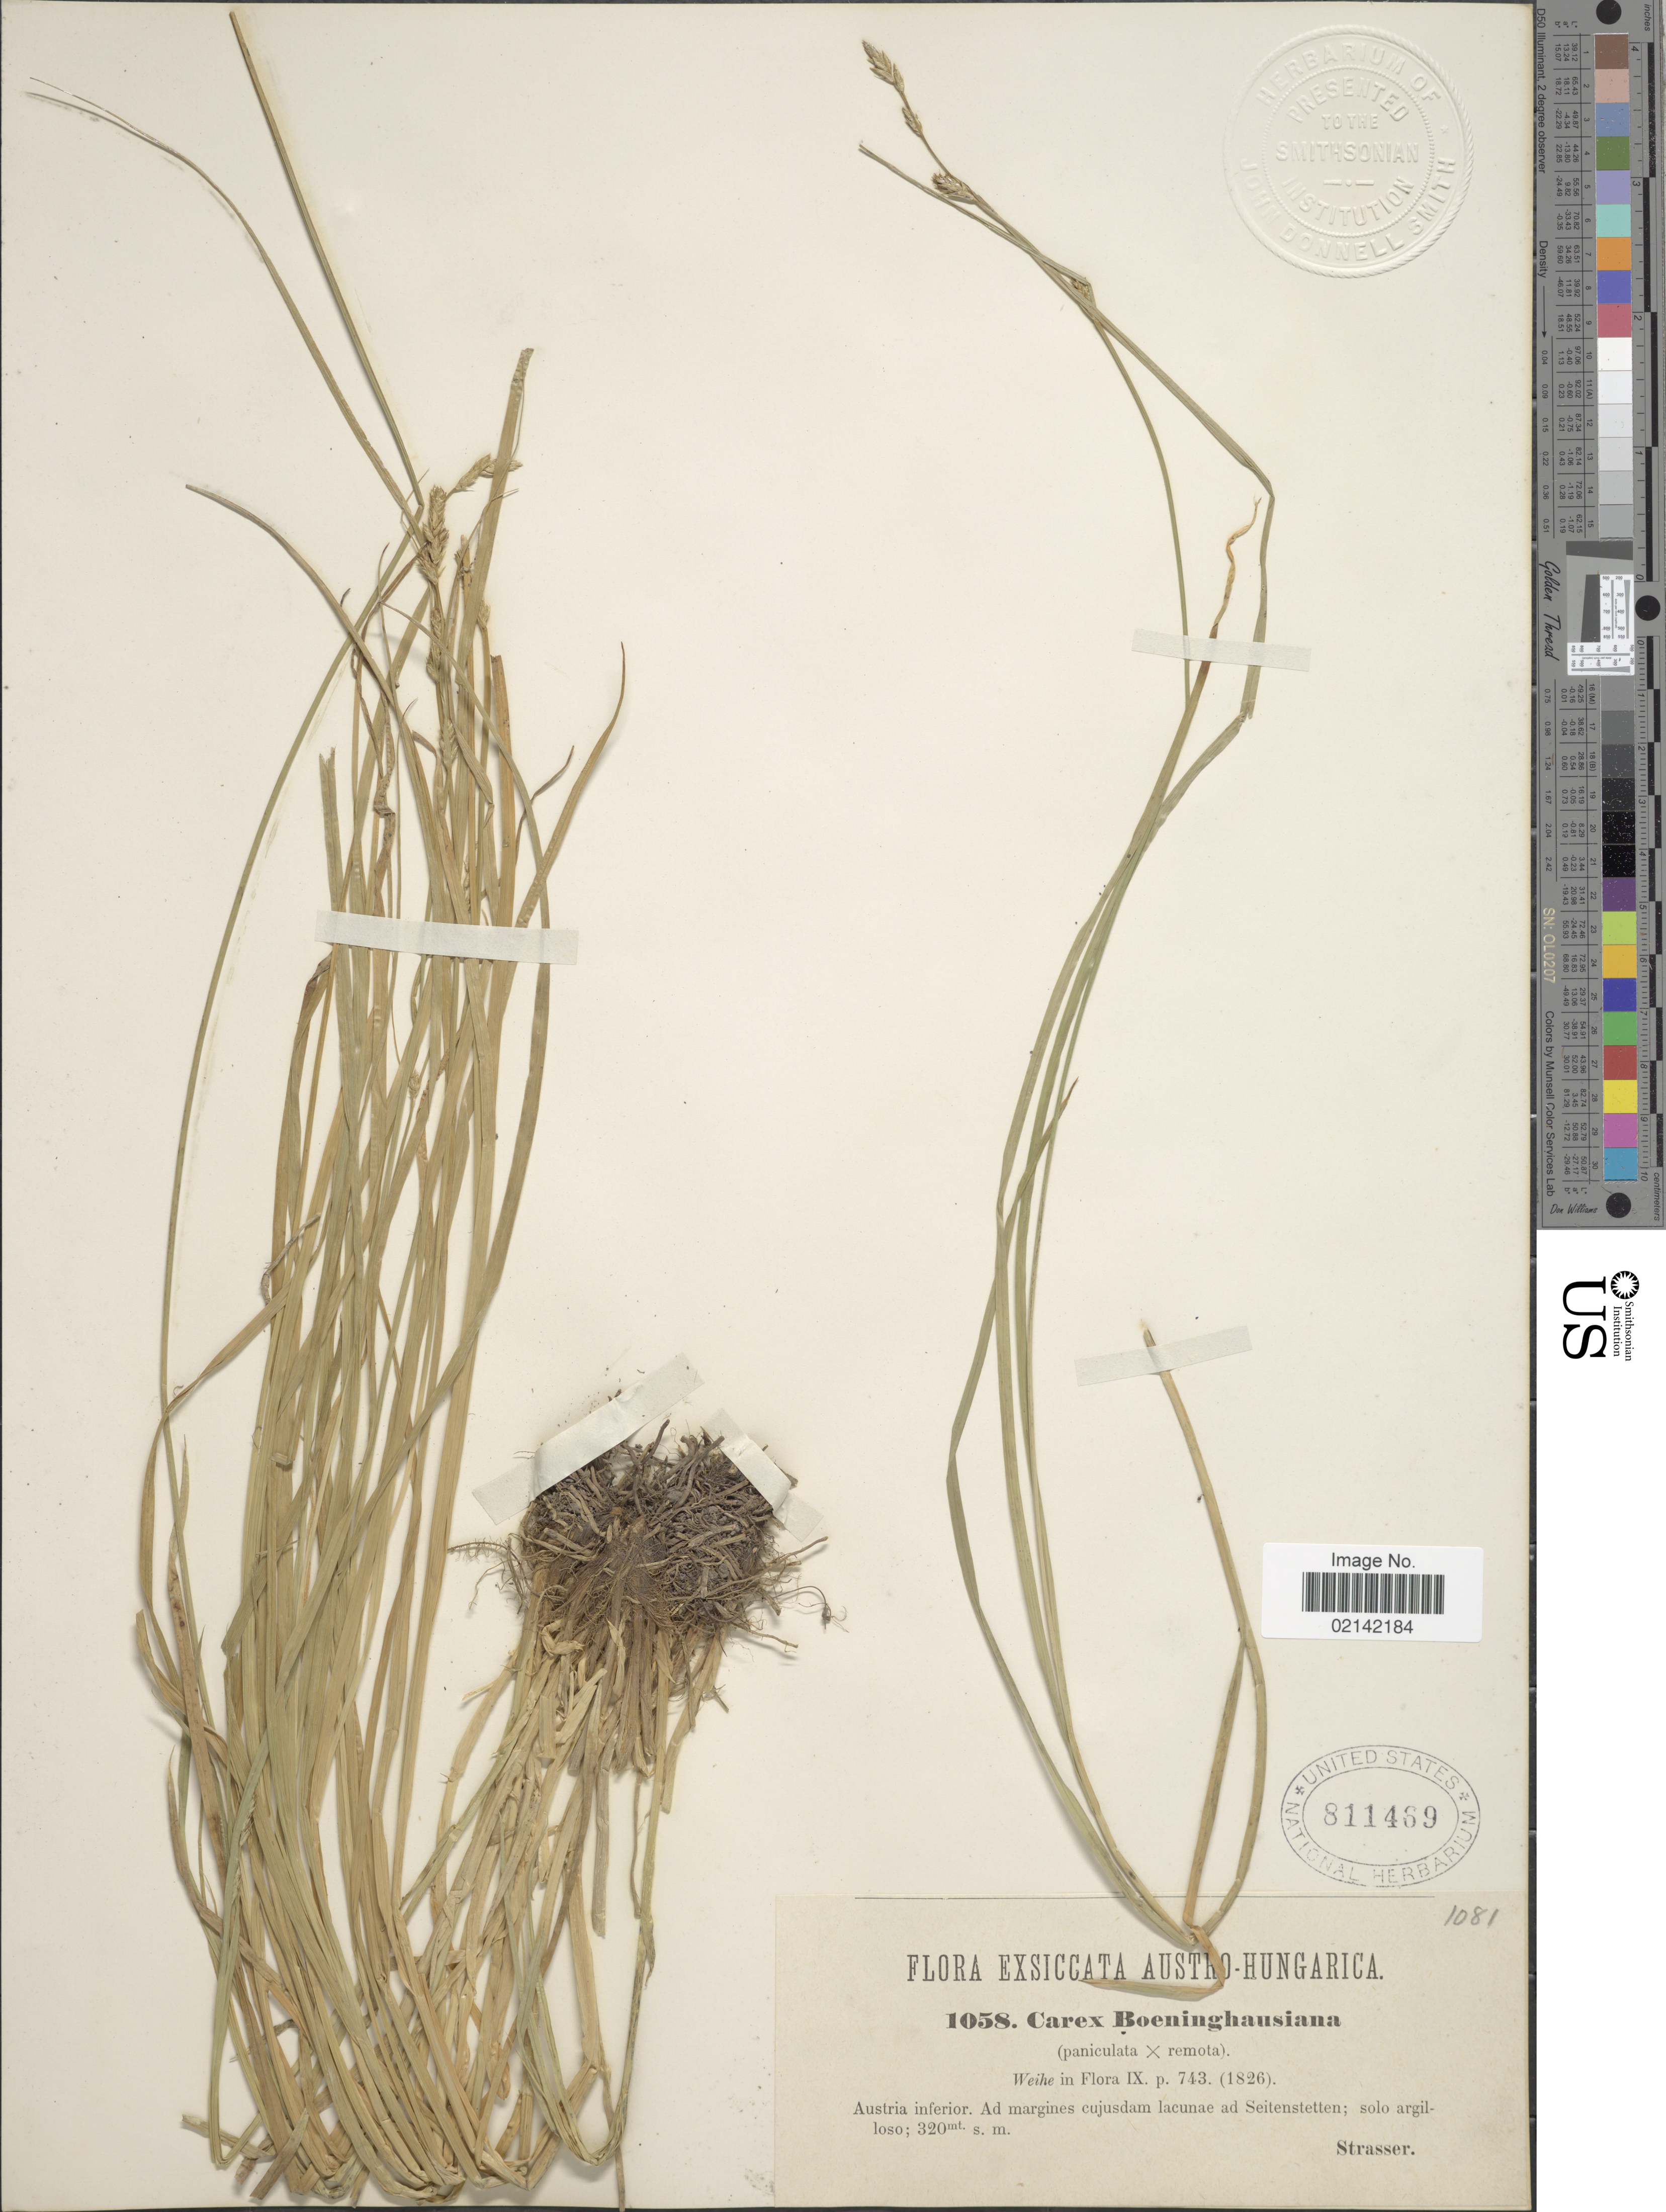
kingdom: Plantae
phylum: Tracheophyta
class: Liliopsida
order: Poales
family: Cyperaceae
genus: Carex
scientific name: Carex x boenninghause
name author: Weihe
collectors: -. Strasser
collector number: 1058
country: Austria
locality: Austria inferior, Ad margines cujusdam lacunae ad Seitenstetten, solo argiloso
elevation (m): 320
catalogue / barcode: US 811469